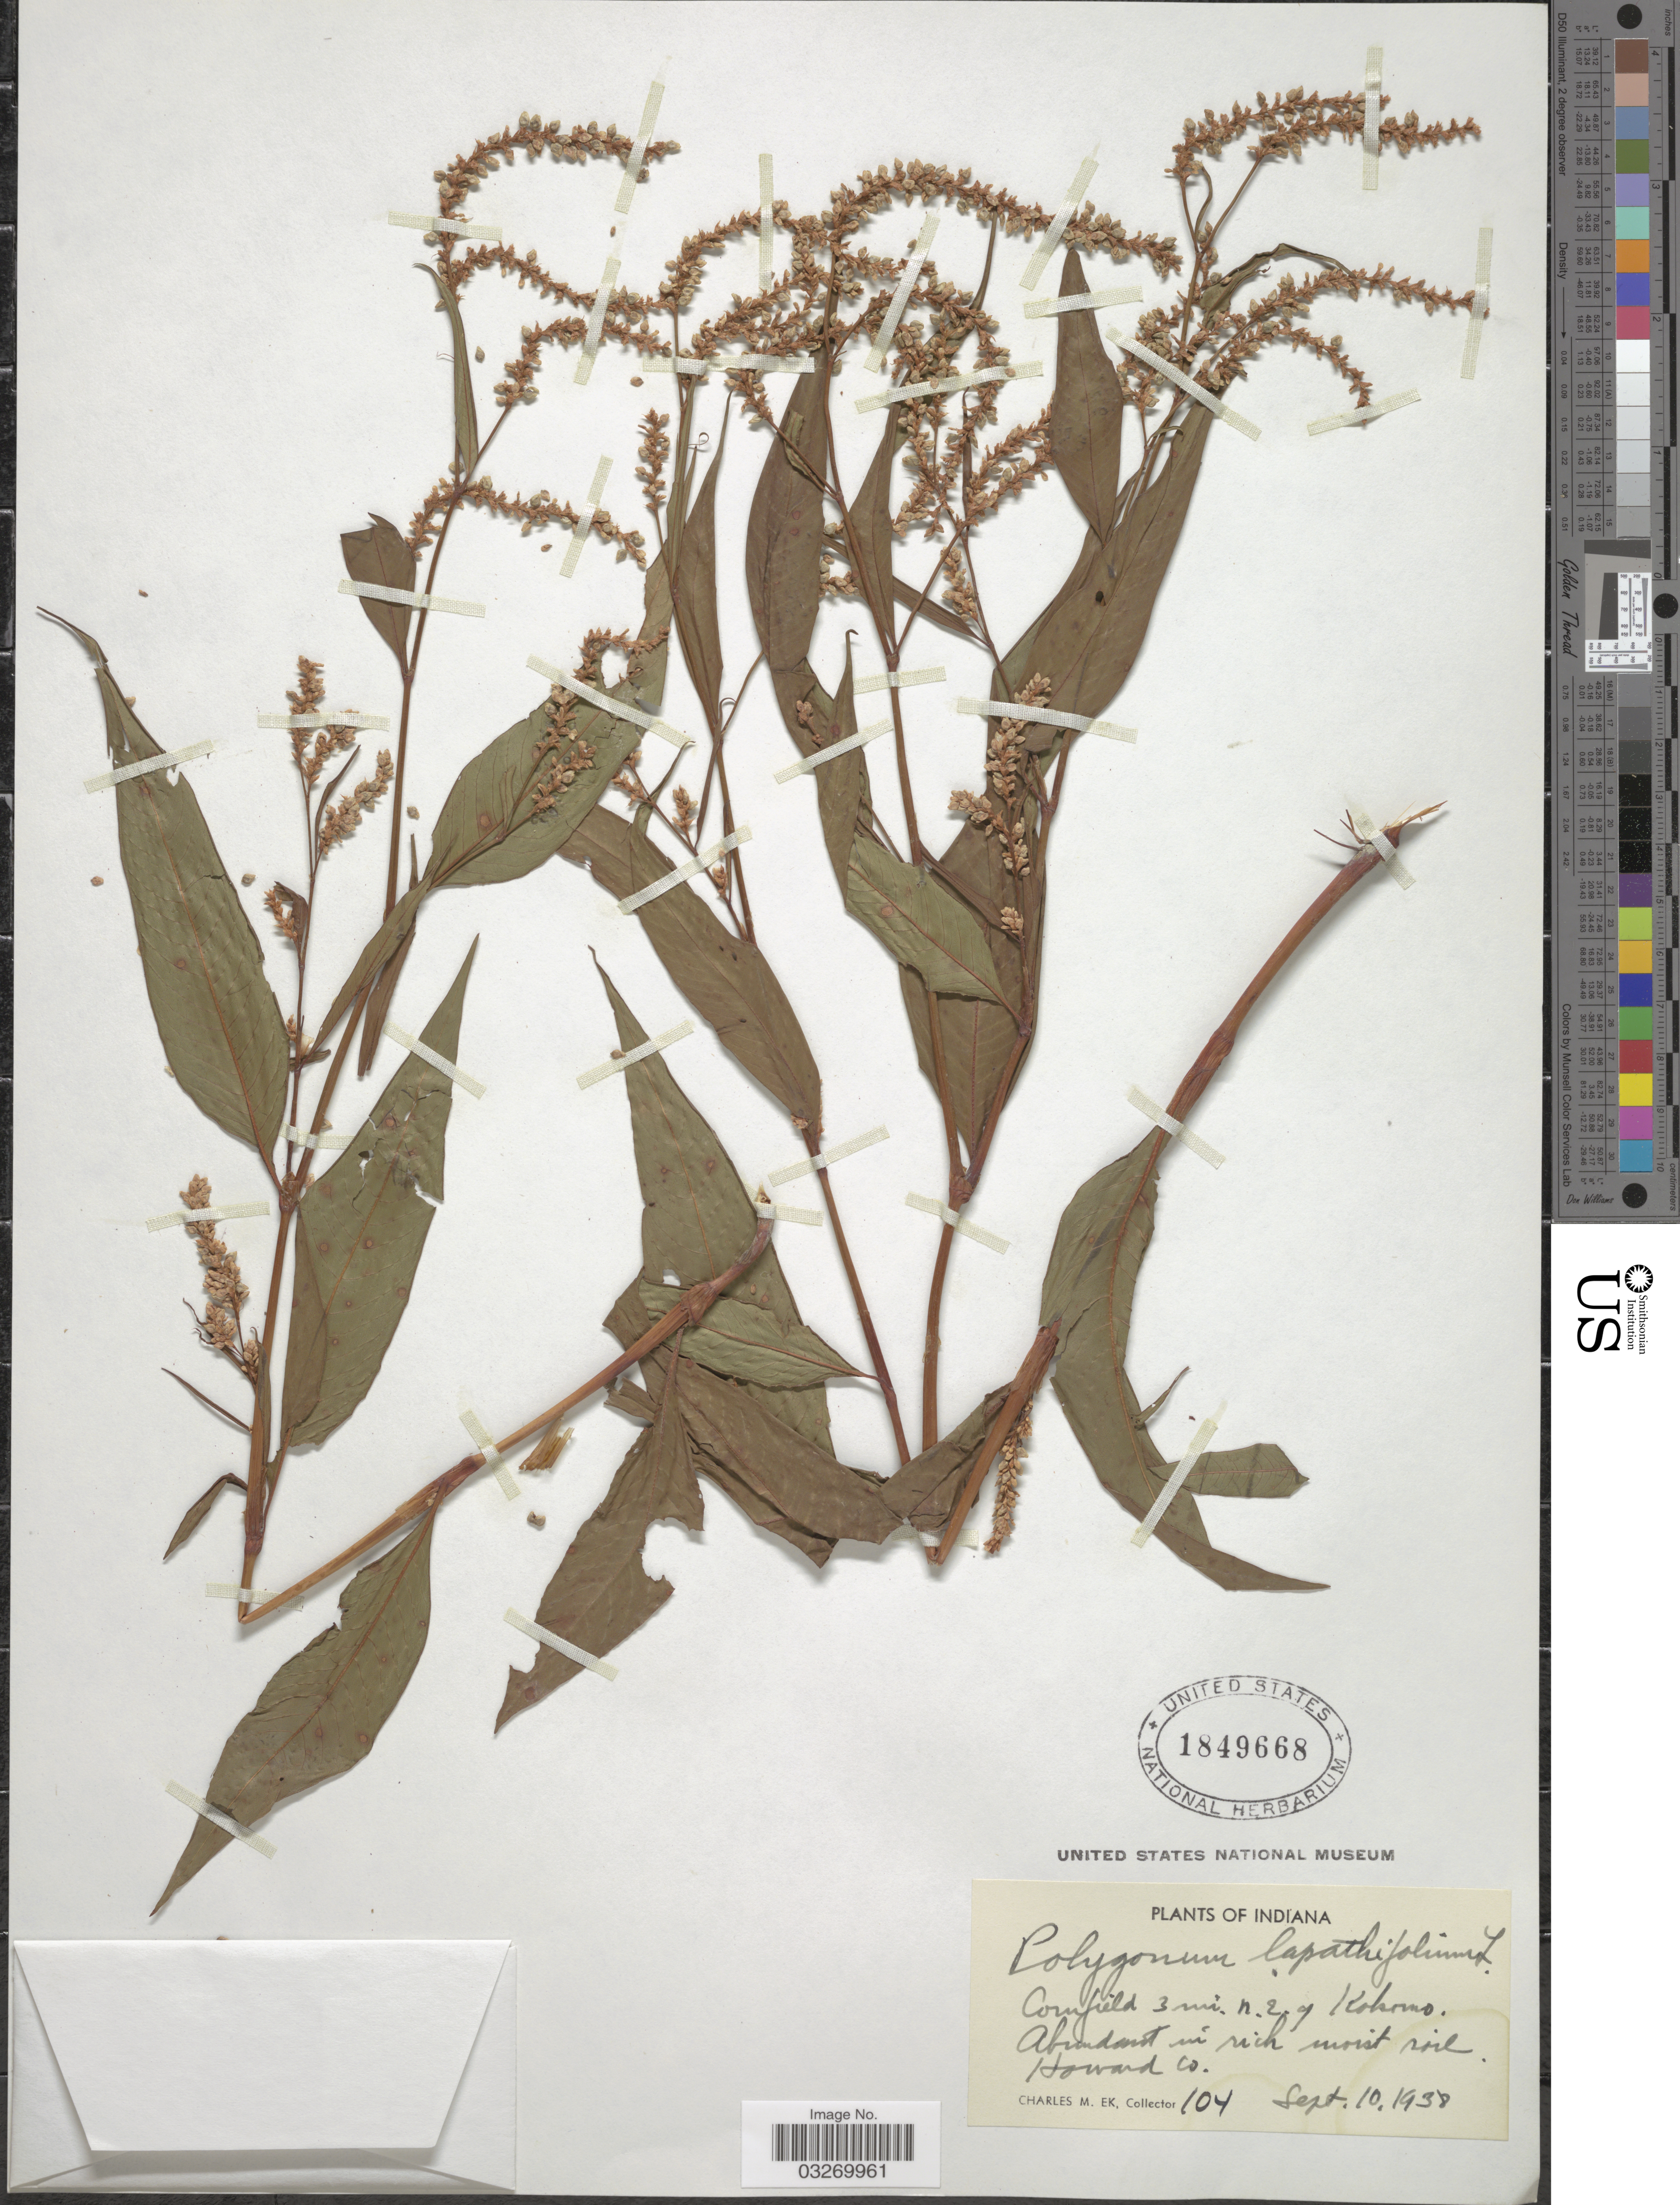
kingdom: Plantae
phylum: Tracheophyta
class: Magnoliopsida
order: Caryophyllales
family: Polygonaceae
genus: Persicaria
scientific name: Persicaria lapathifolia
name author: (L.) Delarbre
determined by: Atha, D. E.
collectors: C. Ek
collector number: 104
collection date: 1938-09-10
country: United States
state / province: Indiana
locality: Cornfield 3 mi. n.e. of Kokomo. Howard Co.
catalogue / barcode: US 1849668